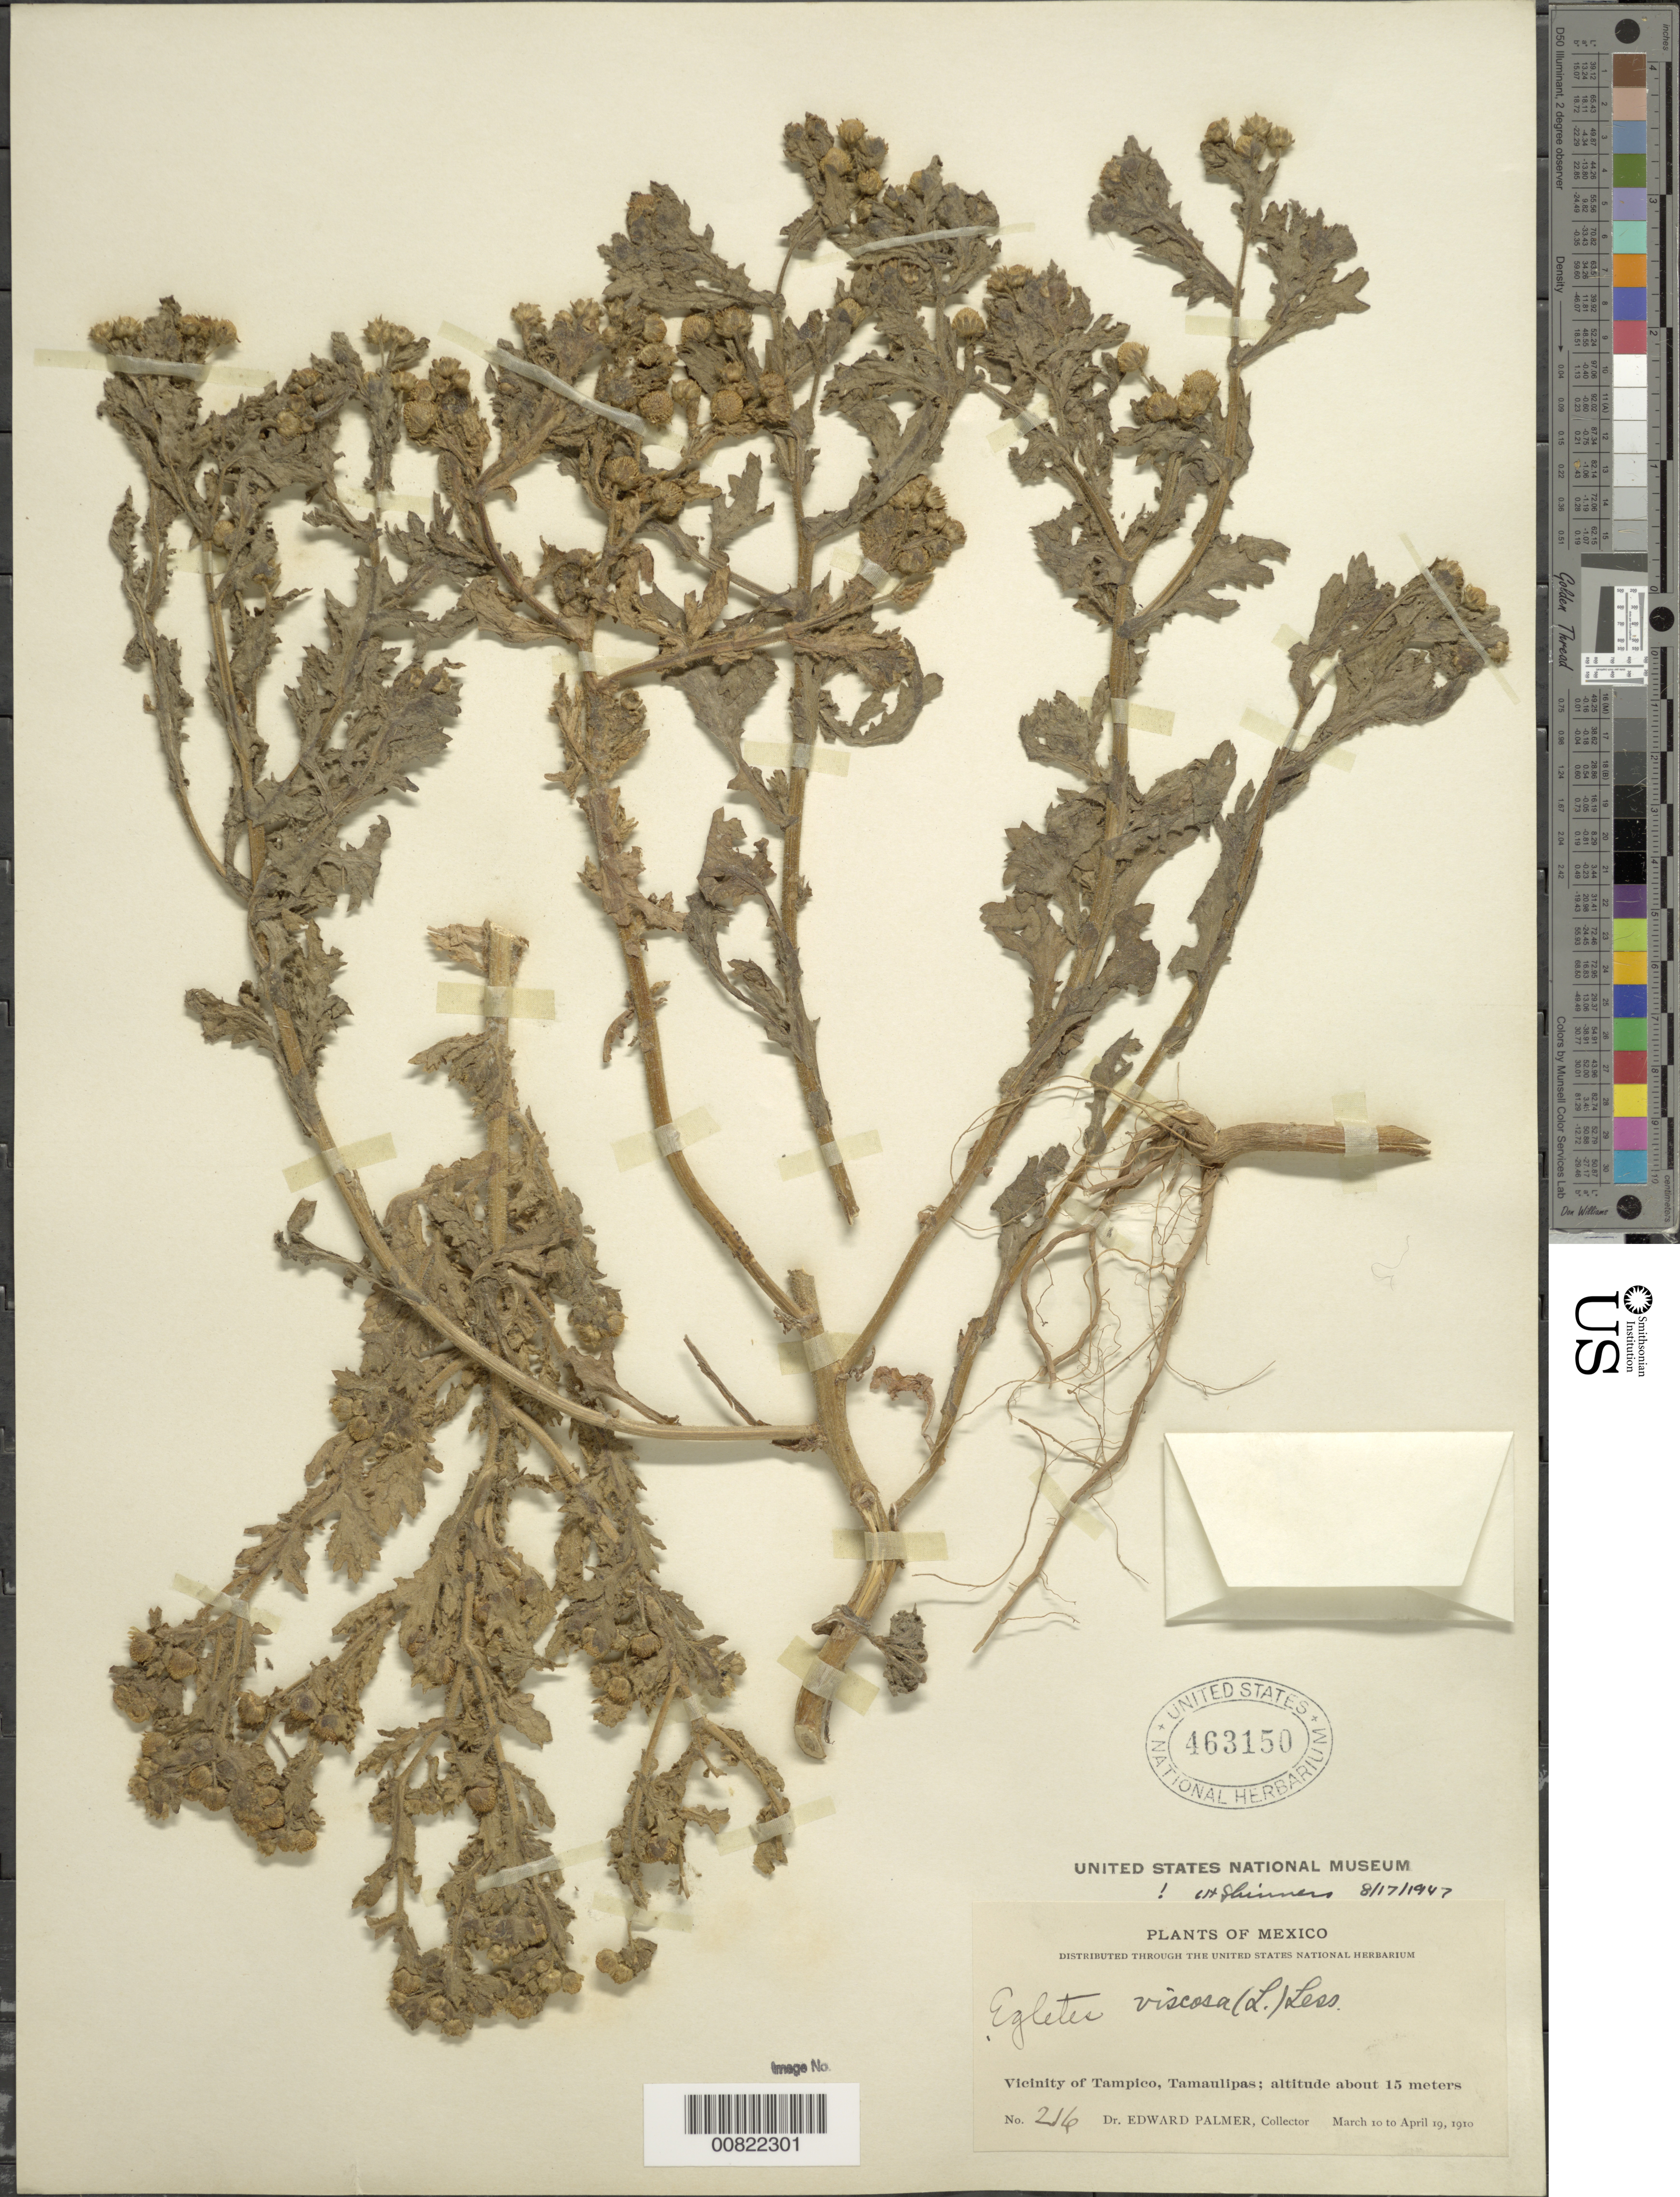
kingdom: Plantae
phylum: Tracheophyta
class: Magnoliopsida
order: Asterales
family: Asteraceae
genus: Egletes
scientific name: Egletes viscosa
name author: (L.) Less.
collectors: E. Palmer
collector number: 216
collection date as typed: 10 Mar 1910 to 19 Apr 1910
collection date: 1910-03-10/1910-04-19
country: Mexico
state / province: Tamaulipas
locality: Vicinity of Tampico, Tamaulipas.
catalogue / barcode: US 463150